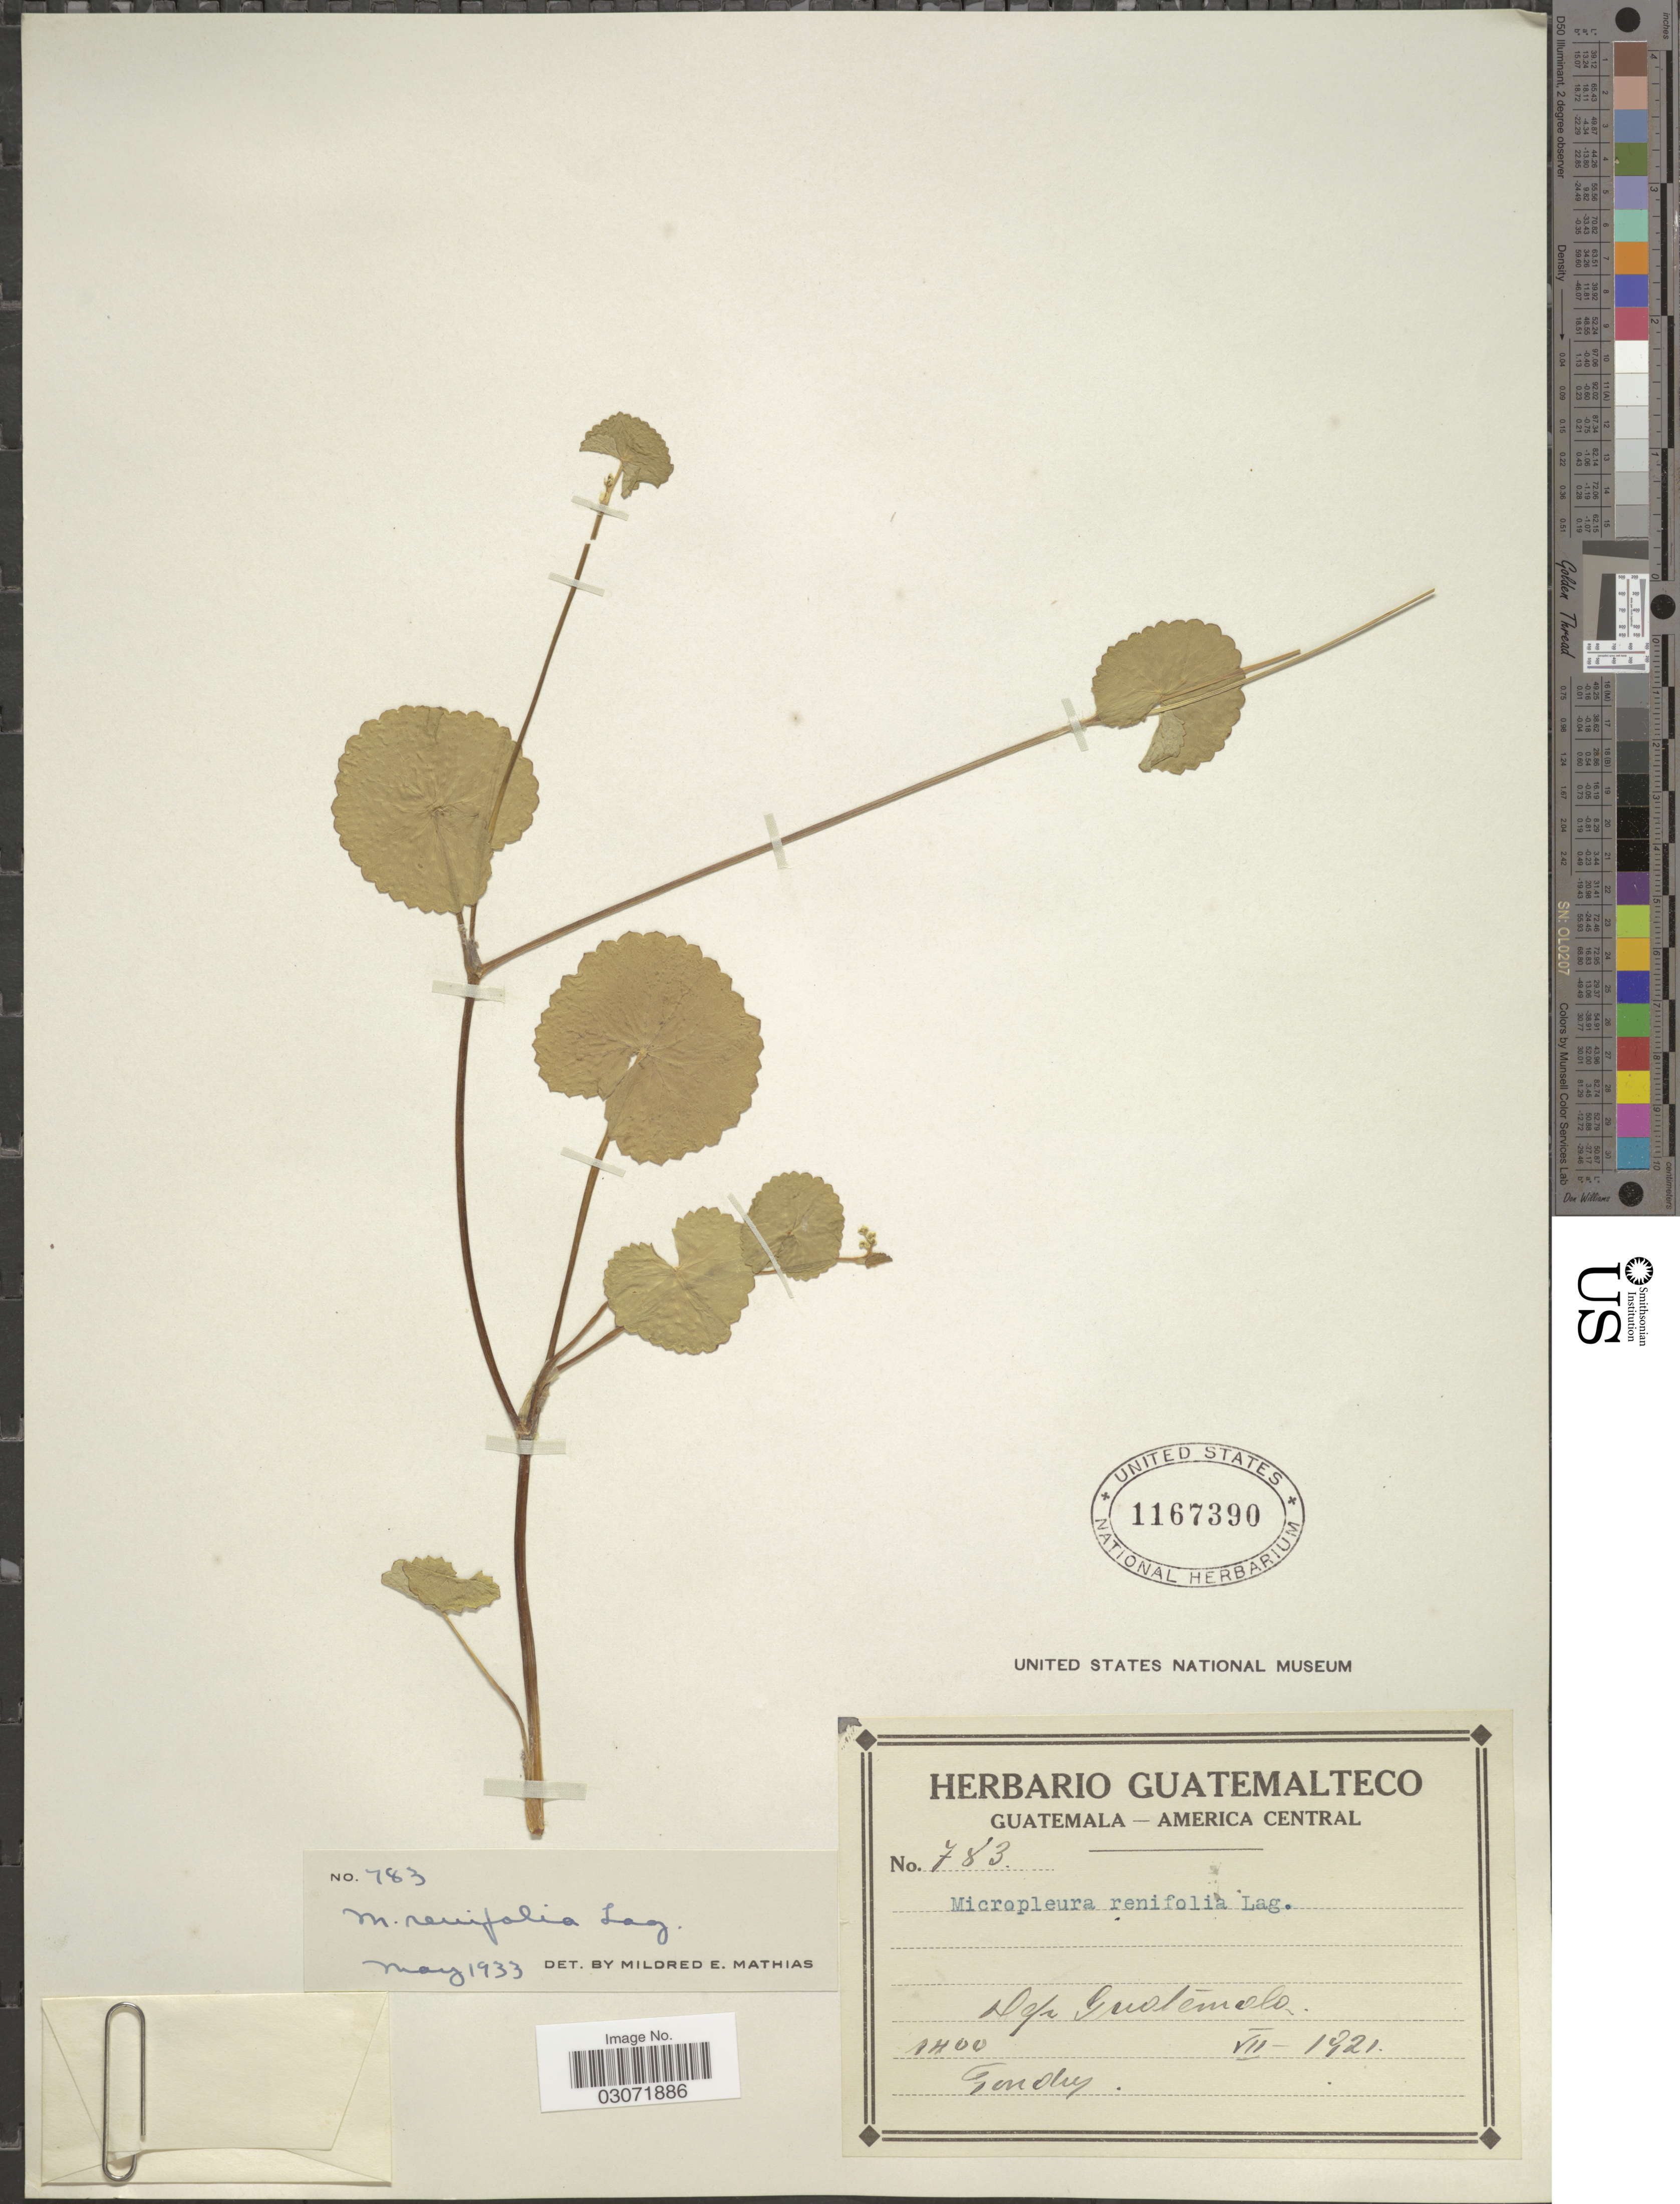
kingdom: Plantae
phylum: Tracheophyta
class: Magnoliopsida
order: Apiales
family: Apiaceae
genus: Micropleura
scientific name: Micropleura renifolia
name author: Lag.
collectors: Tonduz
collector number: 783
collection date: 1921-07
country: Guatemala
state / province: Guatemala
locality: Dep. Guatemala.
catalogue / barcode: US 1167390